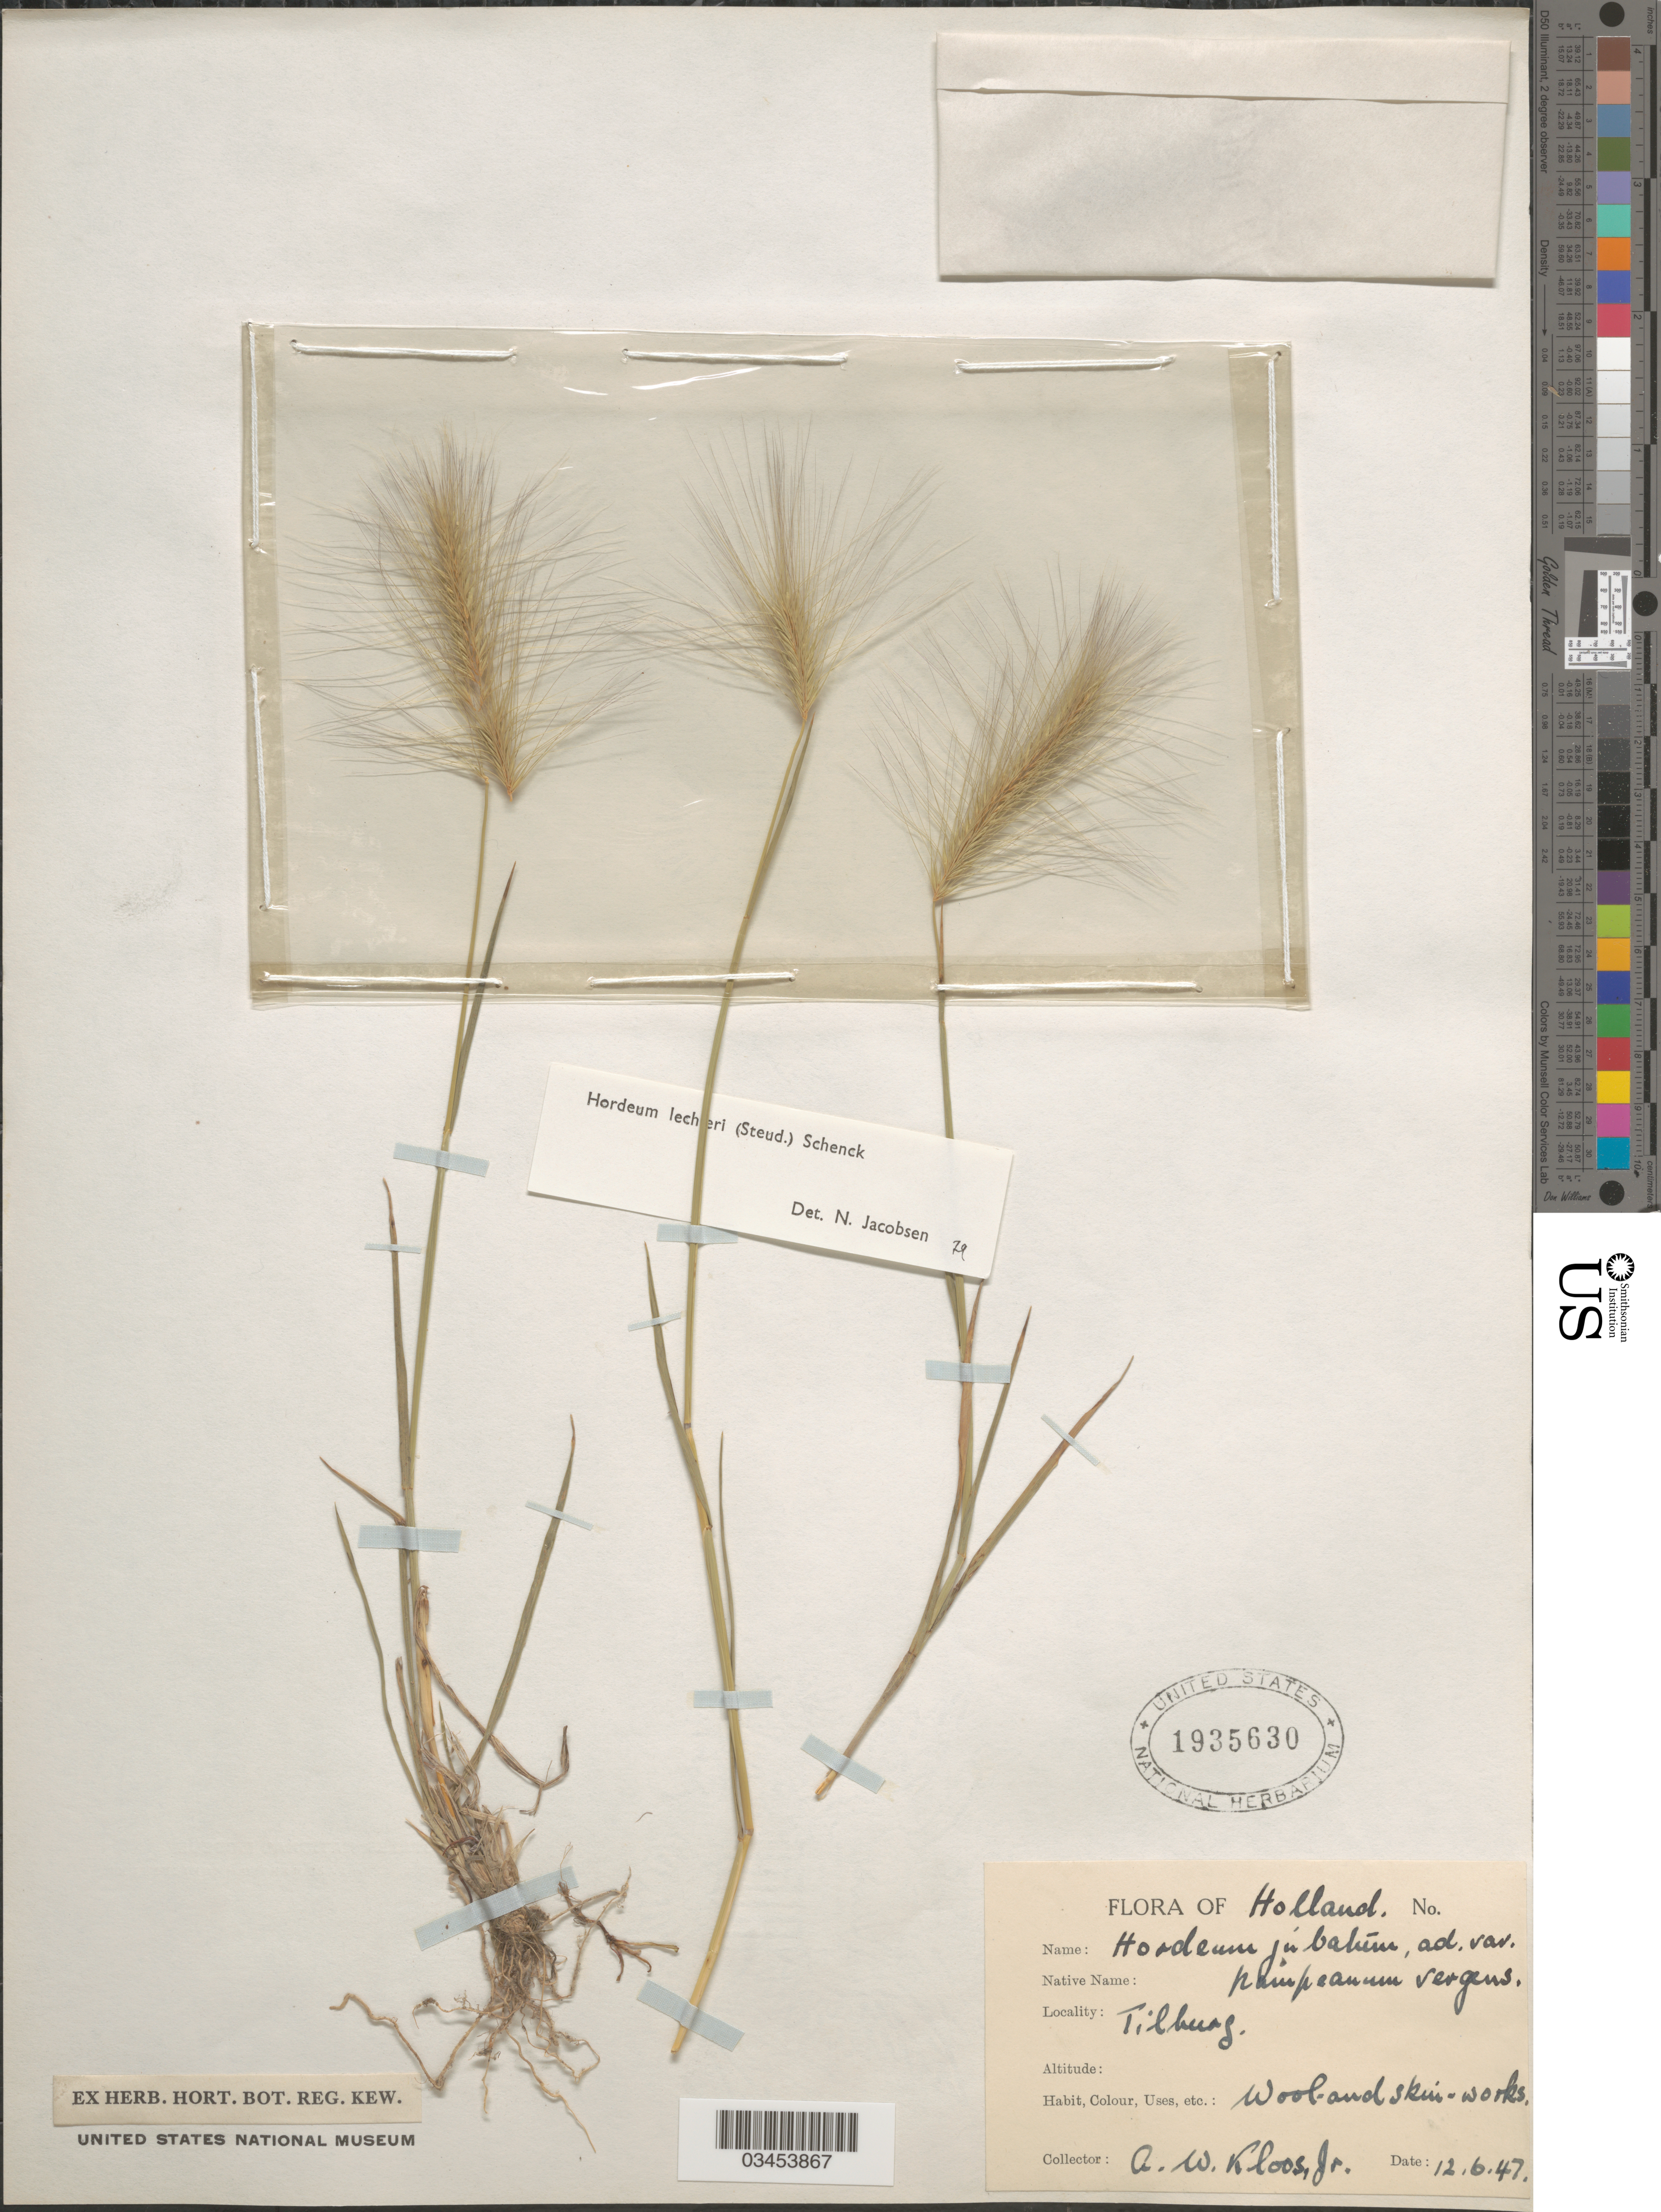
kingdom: Plantae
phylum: Tracheophyta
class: Liliopsida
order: Poales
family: Poaceae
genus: Hordeum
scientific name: Hordeum lechleri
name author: (Steud.) Schenck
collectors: A. W. Kloos, Jr.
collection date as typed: Transcribed d/m/y: 12/6/47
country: Netherlands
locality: Holland. Tilburg.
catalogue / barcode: US 1935630